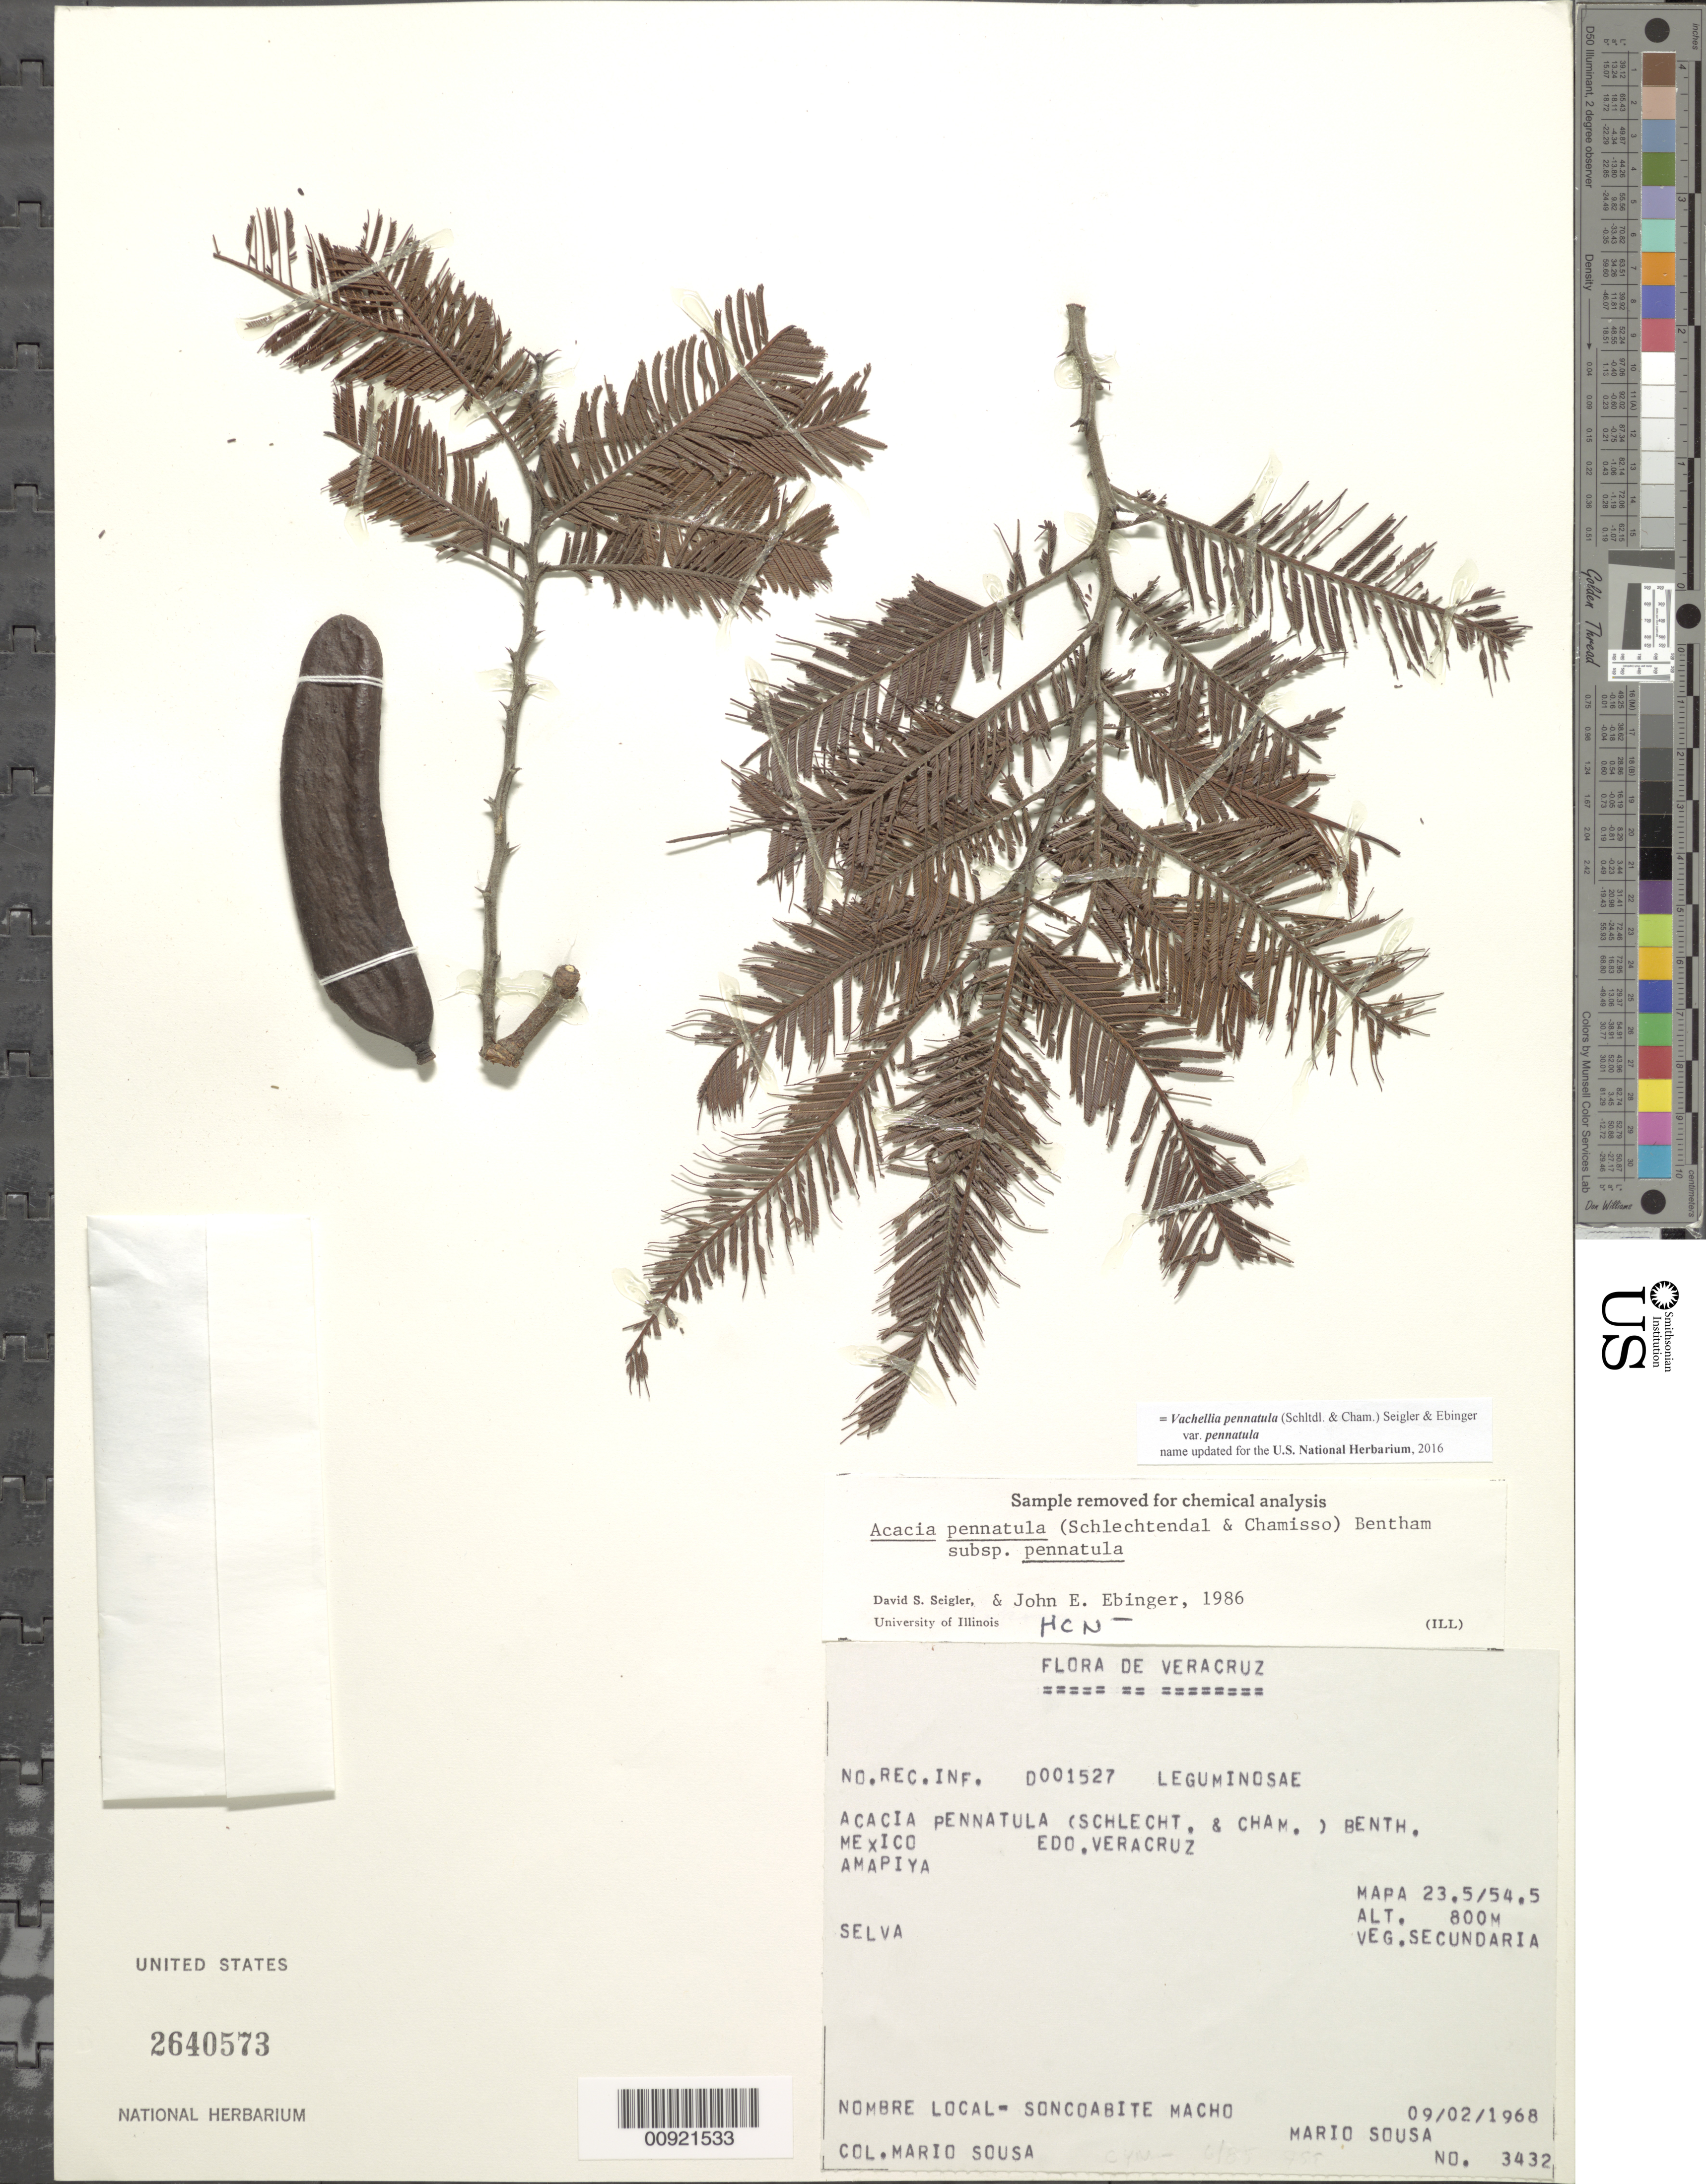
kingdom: Plantae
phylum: Tracheophyta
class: Magnoliopsida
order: Fabales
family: Fabaceae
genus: Vachellia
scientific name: Vachellia pennatula var. pennatula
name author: (Schltdl. & Cham.) Seigler & Ebinger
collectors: M. Sousa S.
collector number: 3432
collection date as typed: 09 Feb 1968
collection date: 1968-02-09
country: Mexico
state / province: Veracruz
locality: Edo. Veracruz: Amapiya. Mapa 23.5/54.5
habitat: Selva. Veg. Secundaria.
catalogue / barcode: US 2640573